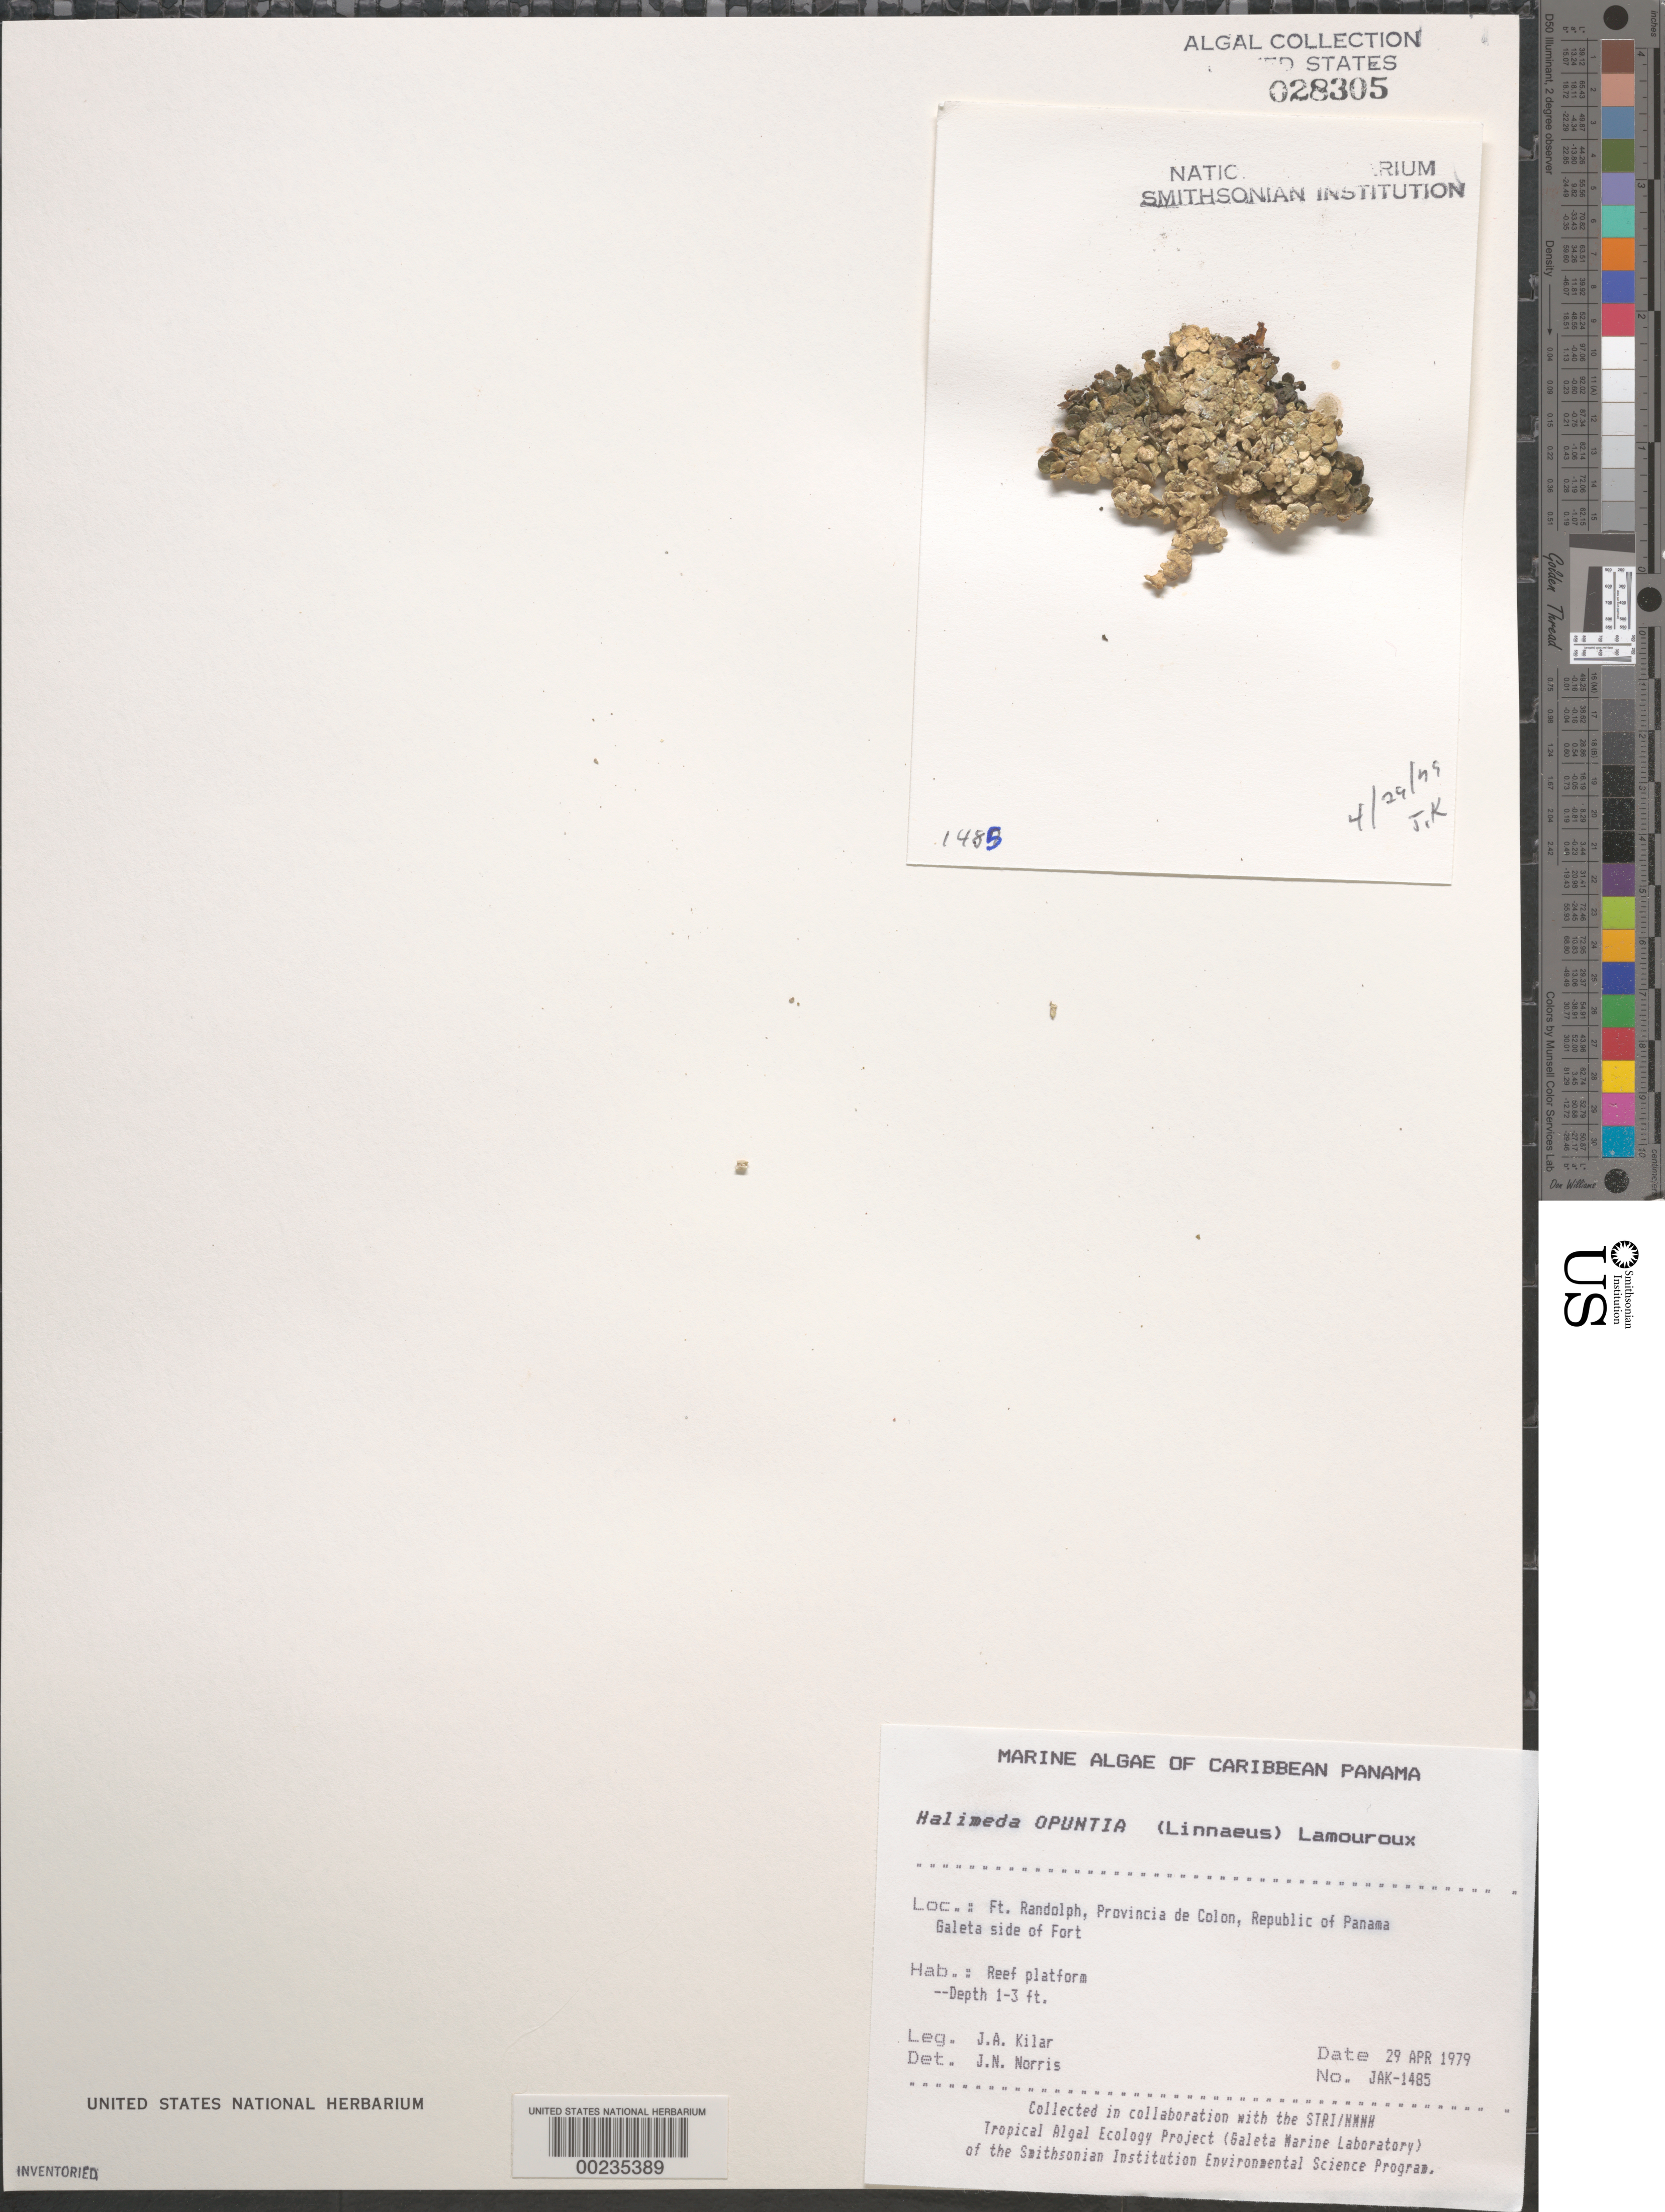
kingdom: Plantae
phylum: Chlorophyta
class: Ulvophyceae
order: Bryopsidales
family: Halimedaceae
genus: Halimeda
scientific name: Halimeda opuntia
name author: (L.) J.V.Lamouroux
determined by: Norris, James N.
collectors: J. A. Kilar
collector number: JAK-1485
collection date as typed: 29 Apr 1979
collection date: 1979-04-29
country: Panama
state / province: Colón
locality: Fort Randolph, Galeta side of fort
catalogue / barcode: US 28305